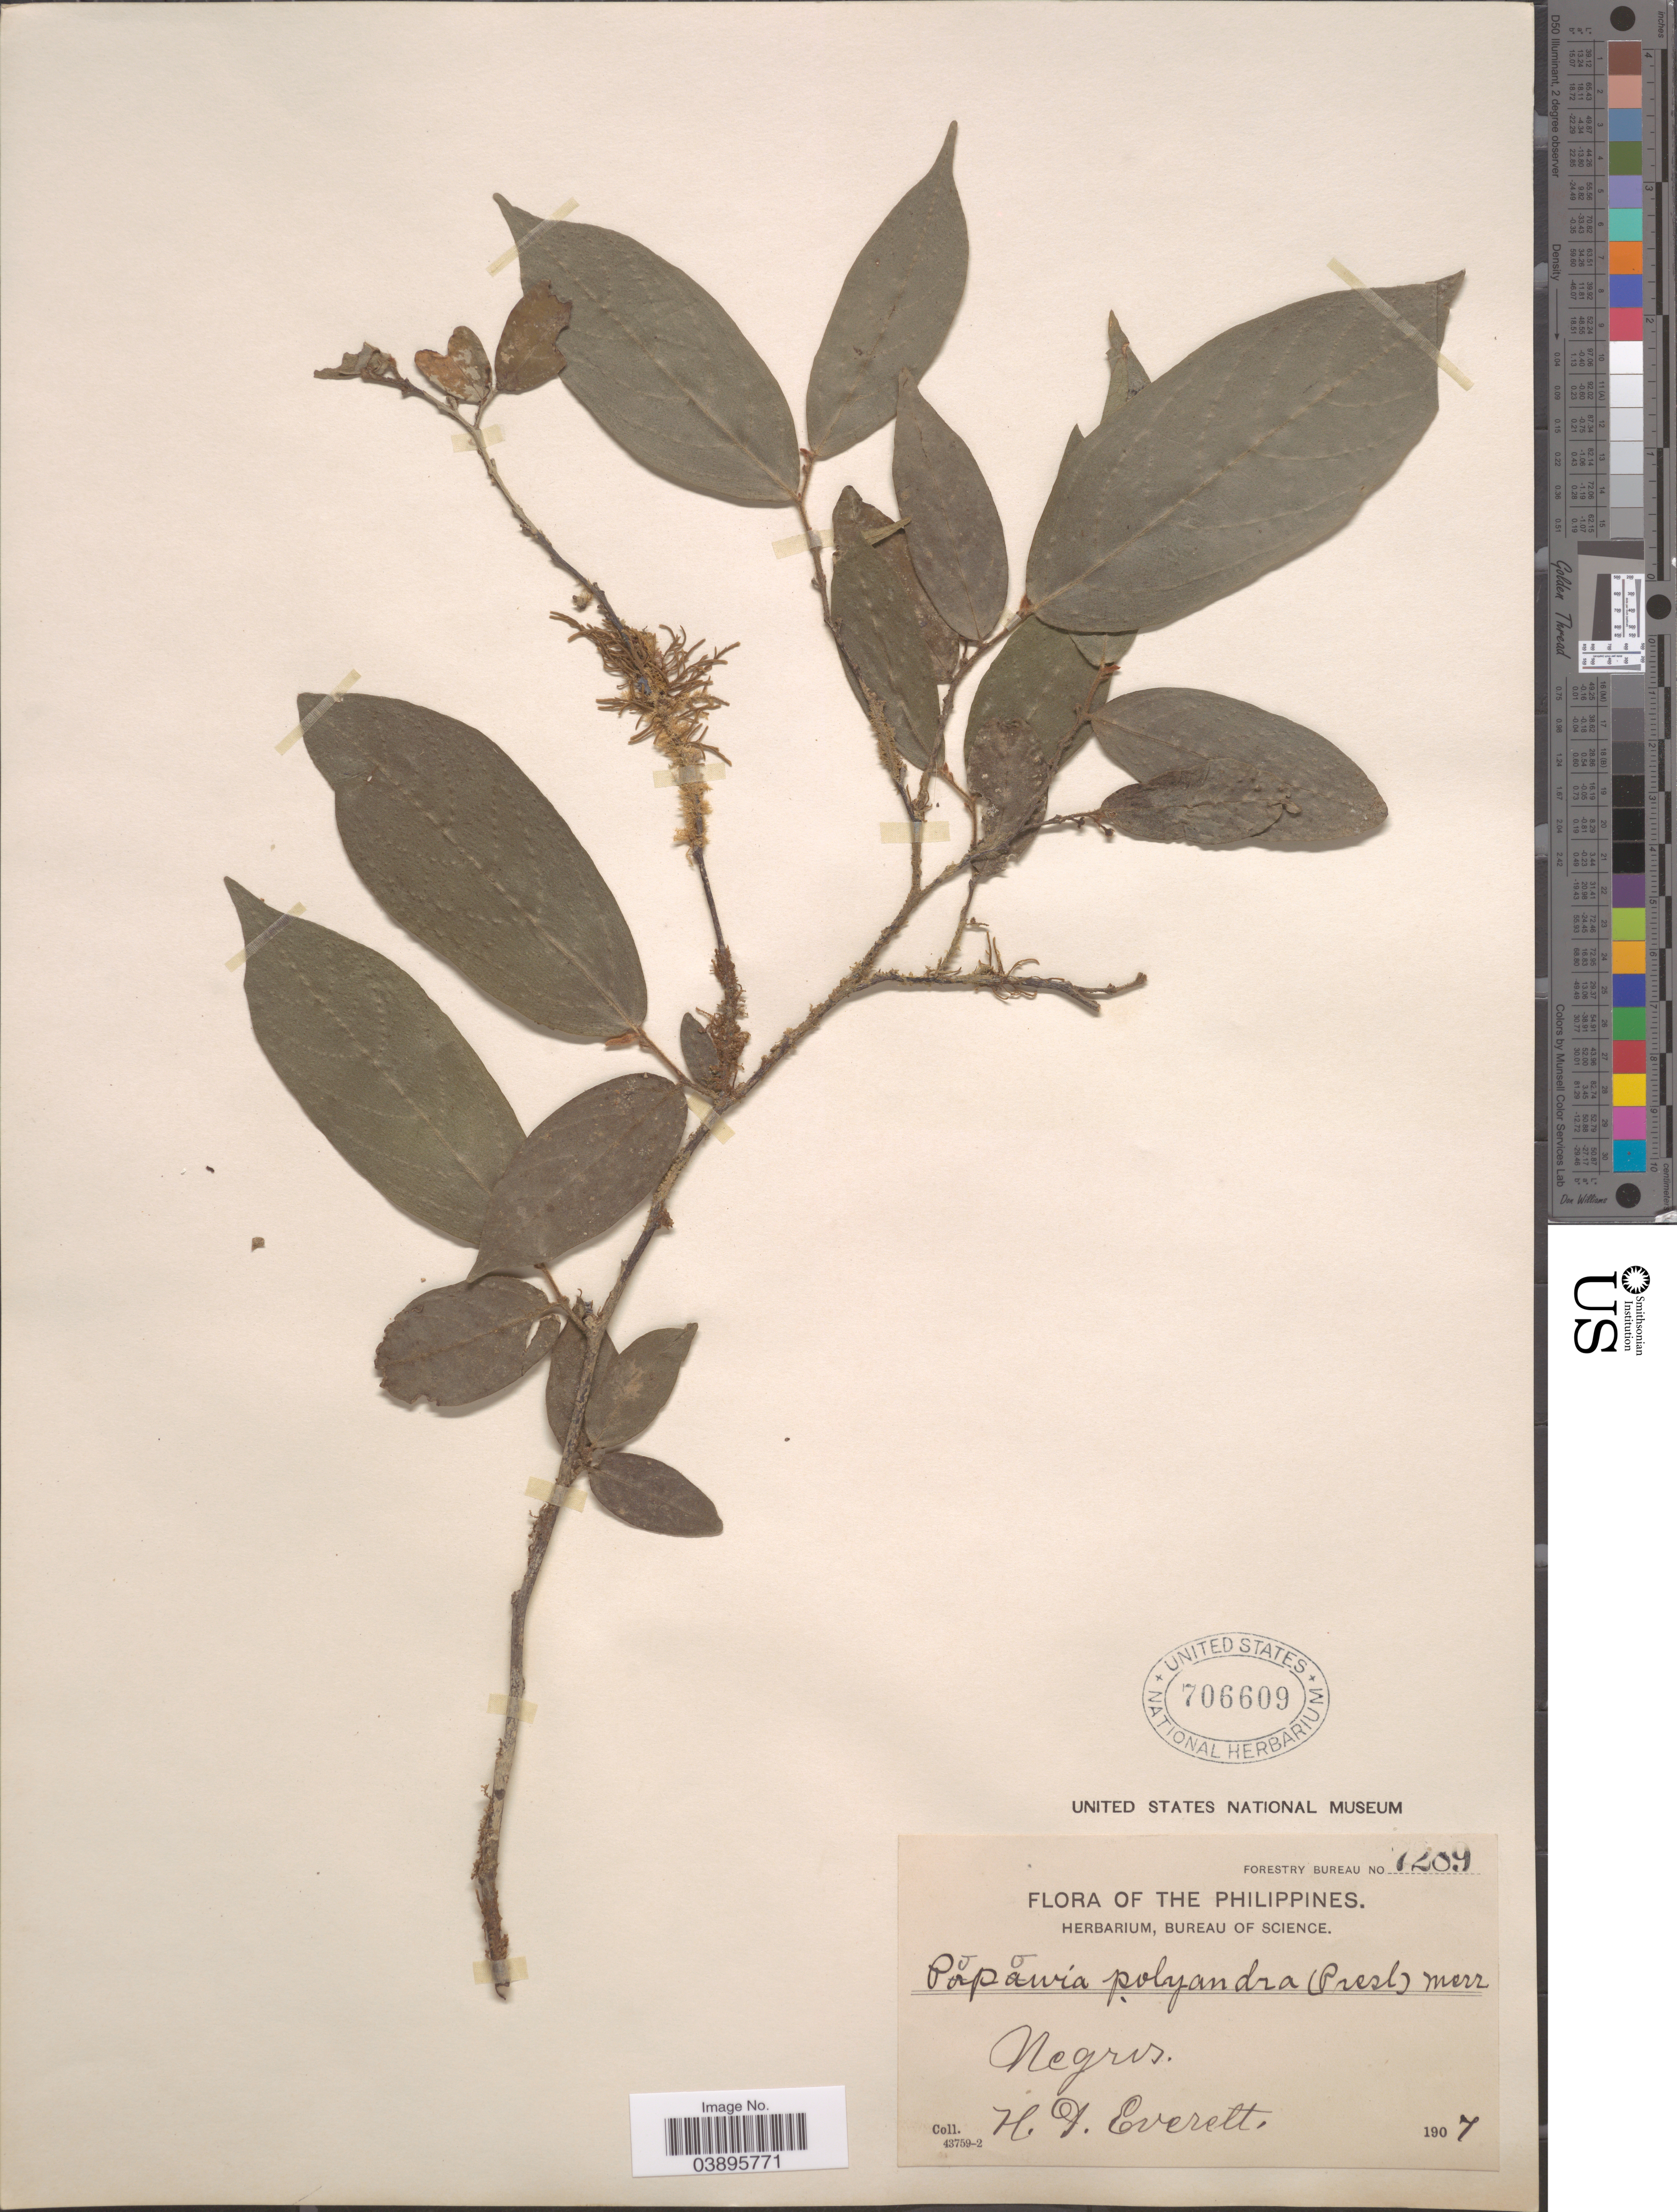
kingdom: Plantae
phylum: Tracheophyta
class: Magnoliopsida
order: Magnoliales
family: Annonaceae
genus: Popowia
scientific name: Popowia pisocarpa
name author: (Blume) Endl.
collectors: H. Everett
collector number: Forestry Bureau 7289*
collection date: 1907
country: Philippines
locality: Negros.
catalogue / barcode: US 706609